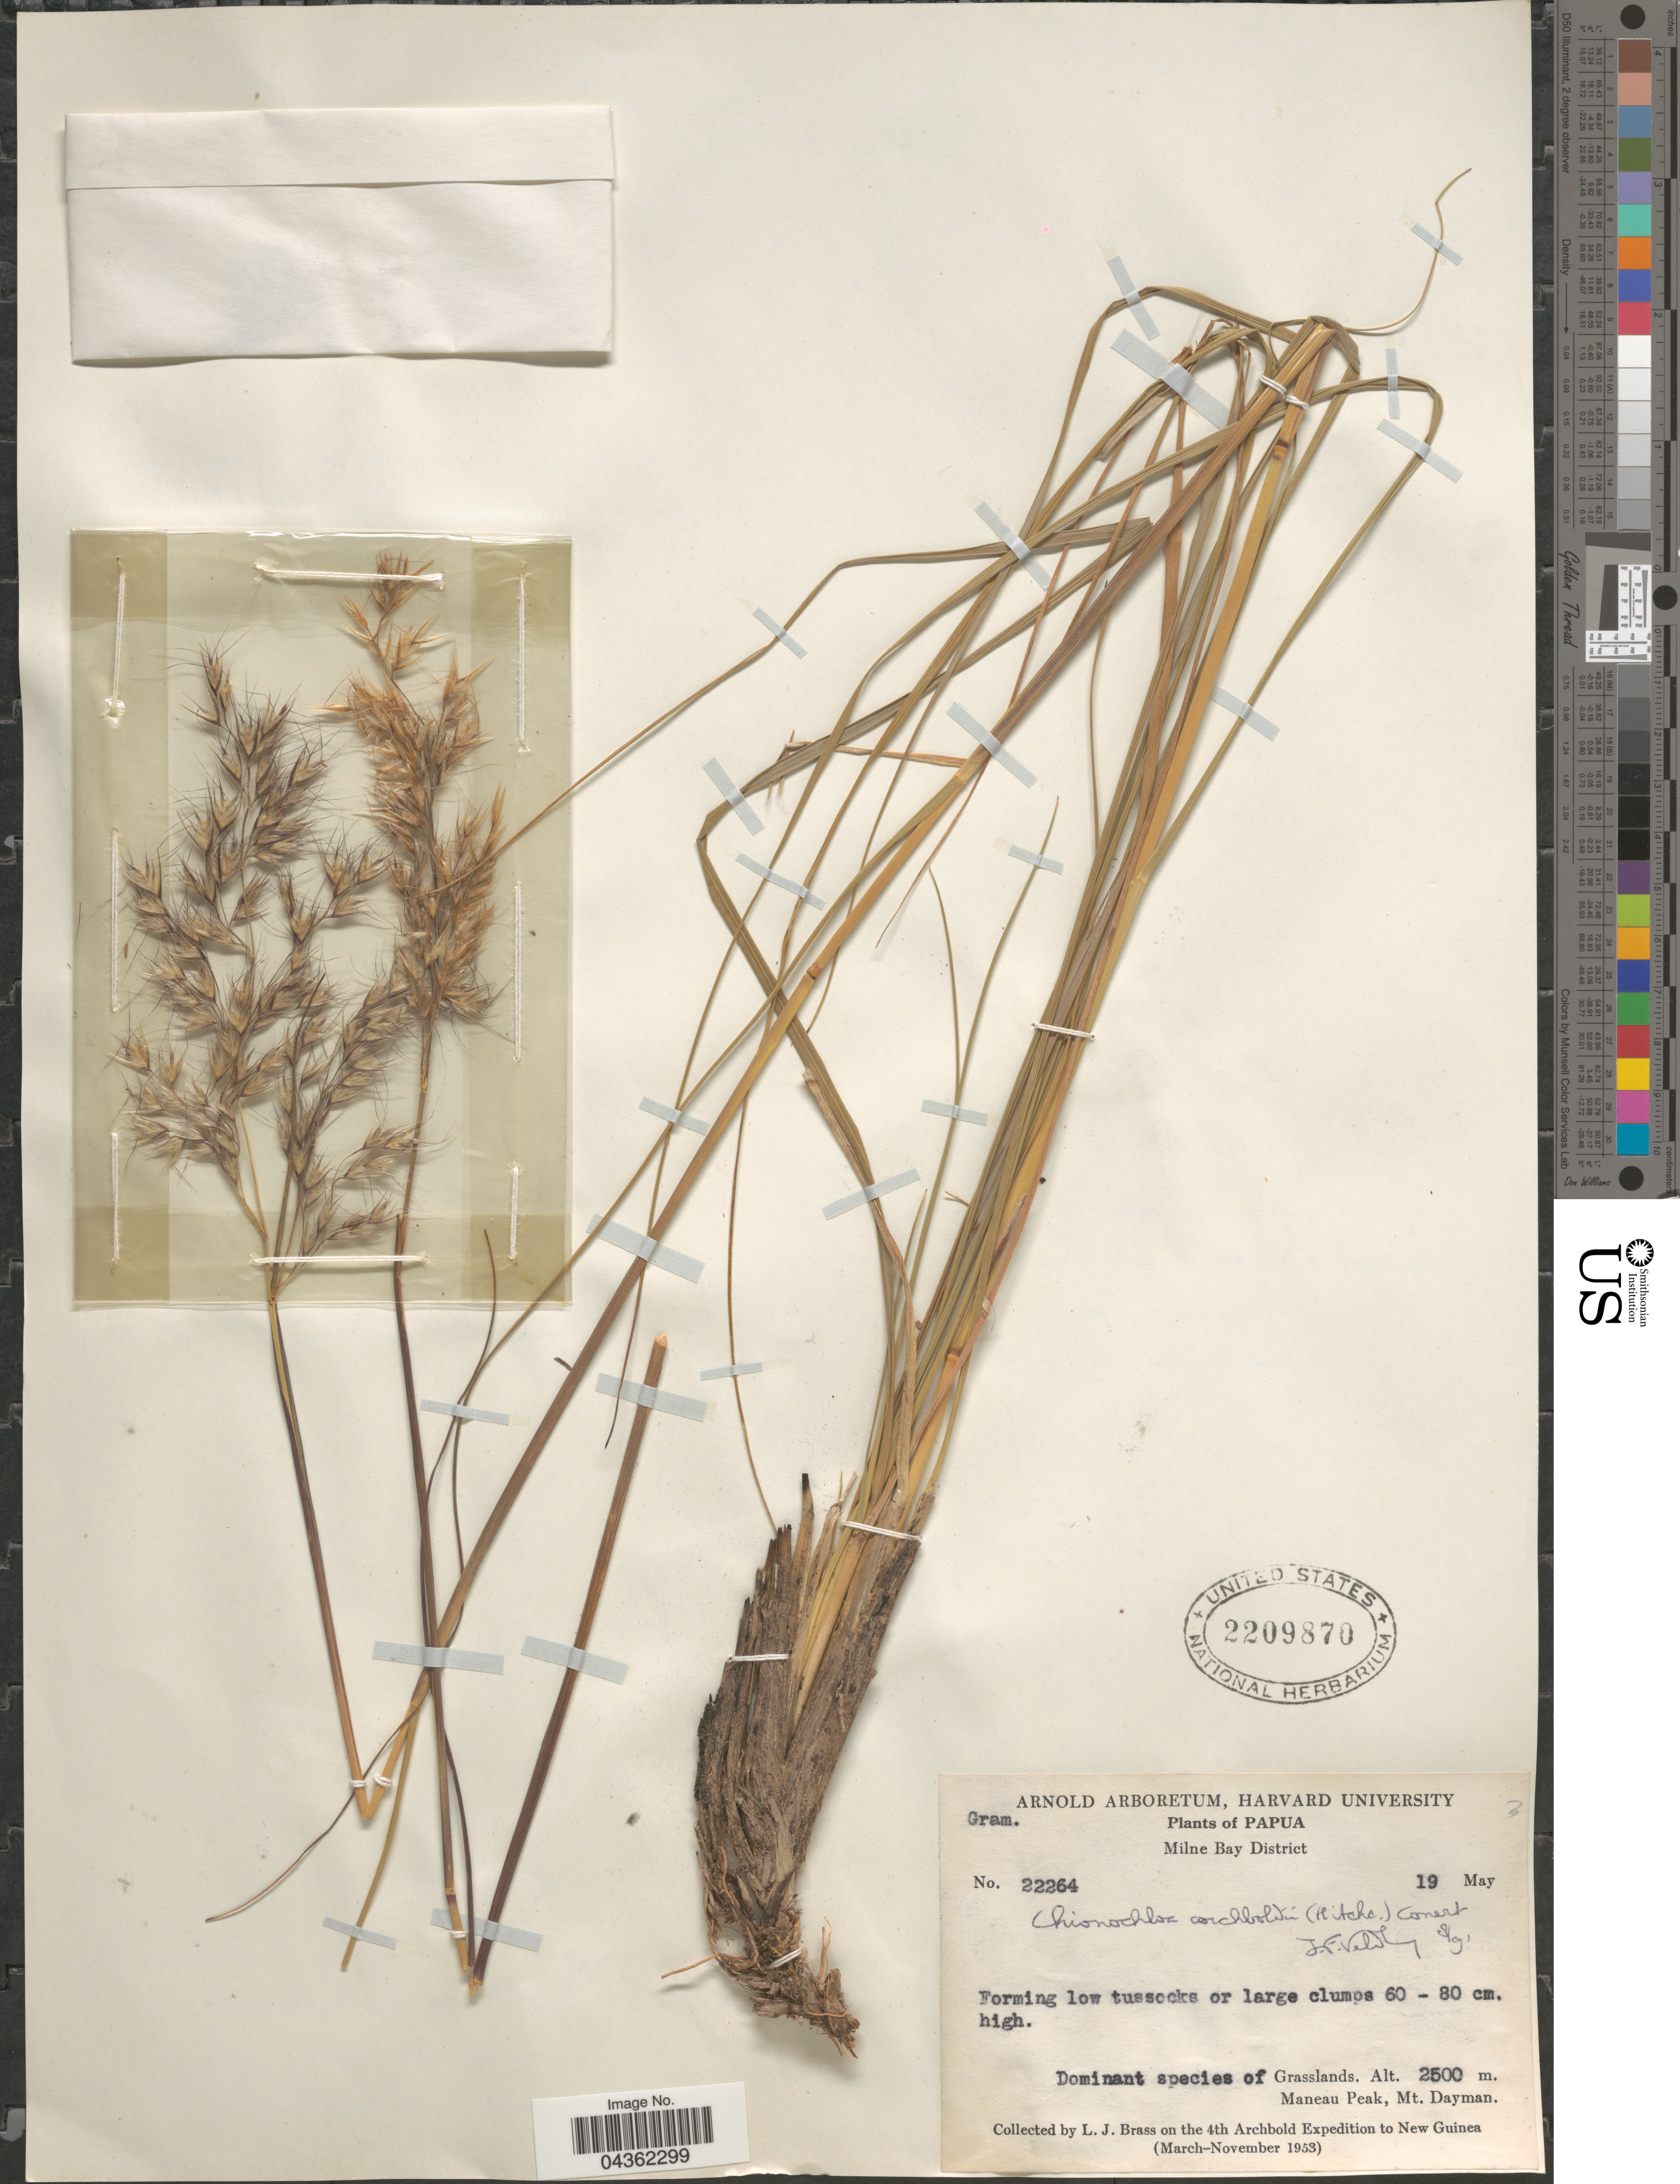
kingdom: Plantae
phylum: Tracheophyta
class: Liliopsida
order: Poales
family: Poaceae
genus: Chimaerochloa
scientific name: Chimaerochloa archboldii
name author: (Hitchc.) Pirie & H.P. Linder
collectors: L. J. Brass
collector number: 22264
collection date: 1953-05-19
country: Papua New Guinea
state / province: Milne Bay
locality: Papua. Milne Bay District. Maneau Peak, Mt. Dayman. 4th Archbold Expedition to New Guinea (March-November 1953).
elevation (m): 2500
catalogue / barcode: US 2209870